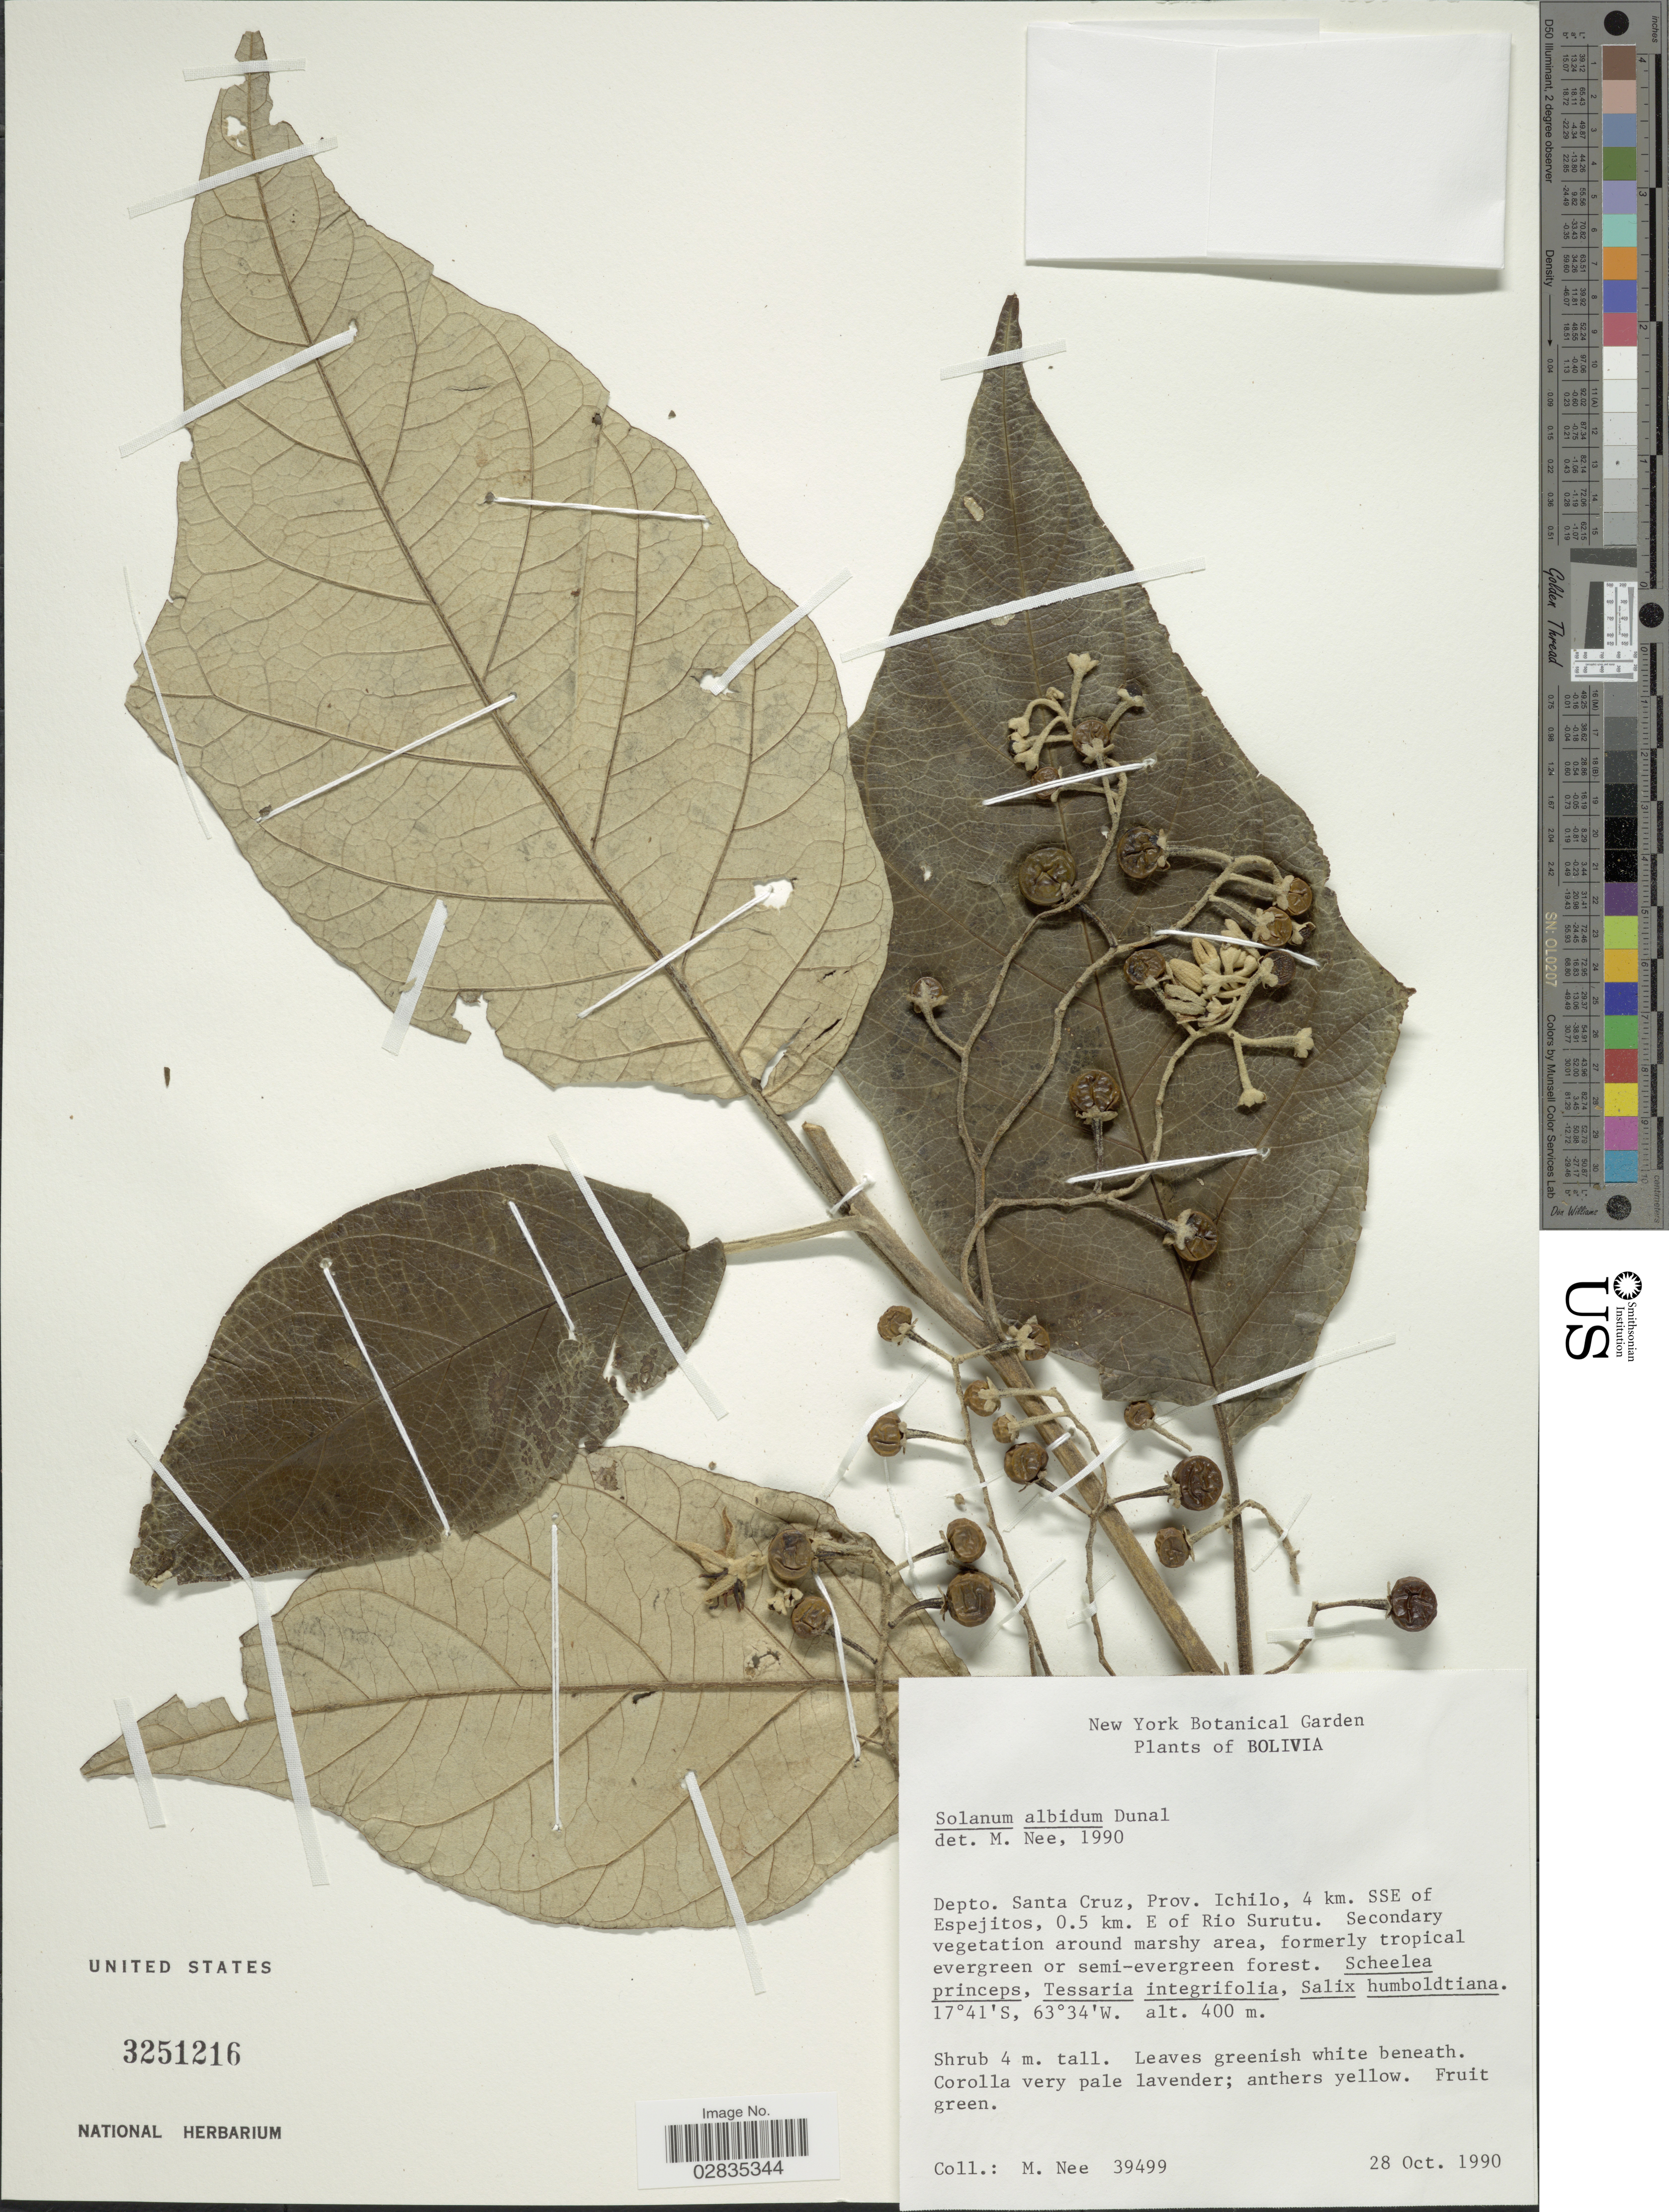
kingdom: Plantae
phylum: Tracheophyta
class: Magnoliopsida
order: Solanales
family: Solanaceae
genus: Solanum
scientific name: Solanum albidum var. albidum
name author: Dunal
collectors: M. Nee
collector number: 39499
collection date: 1990-10-28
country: Bolivia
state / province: Santa Cruz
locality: Depto. Santa Cruz, Prov. Ichilo, 4 km. SSE of Espejitos, 0.5 km. E of Rio Surutu.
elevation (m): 400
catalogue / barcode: US 3251216